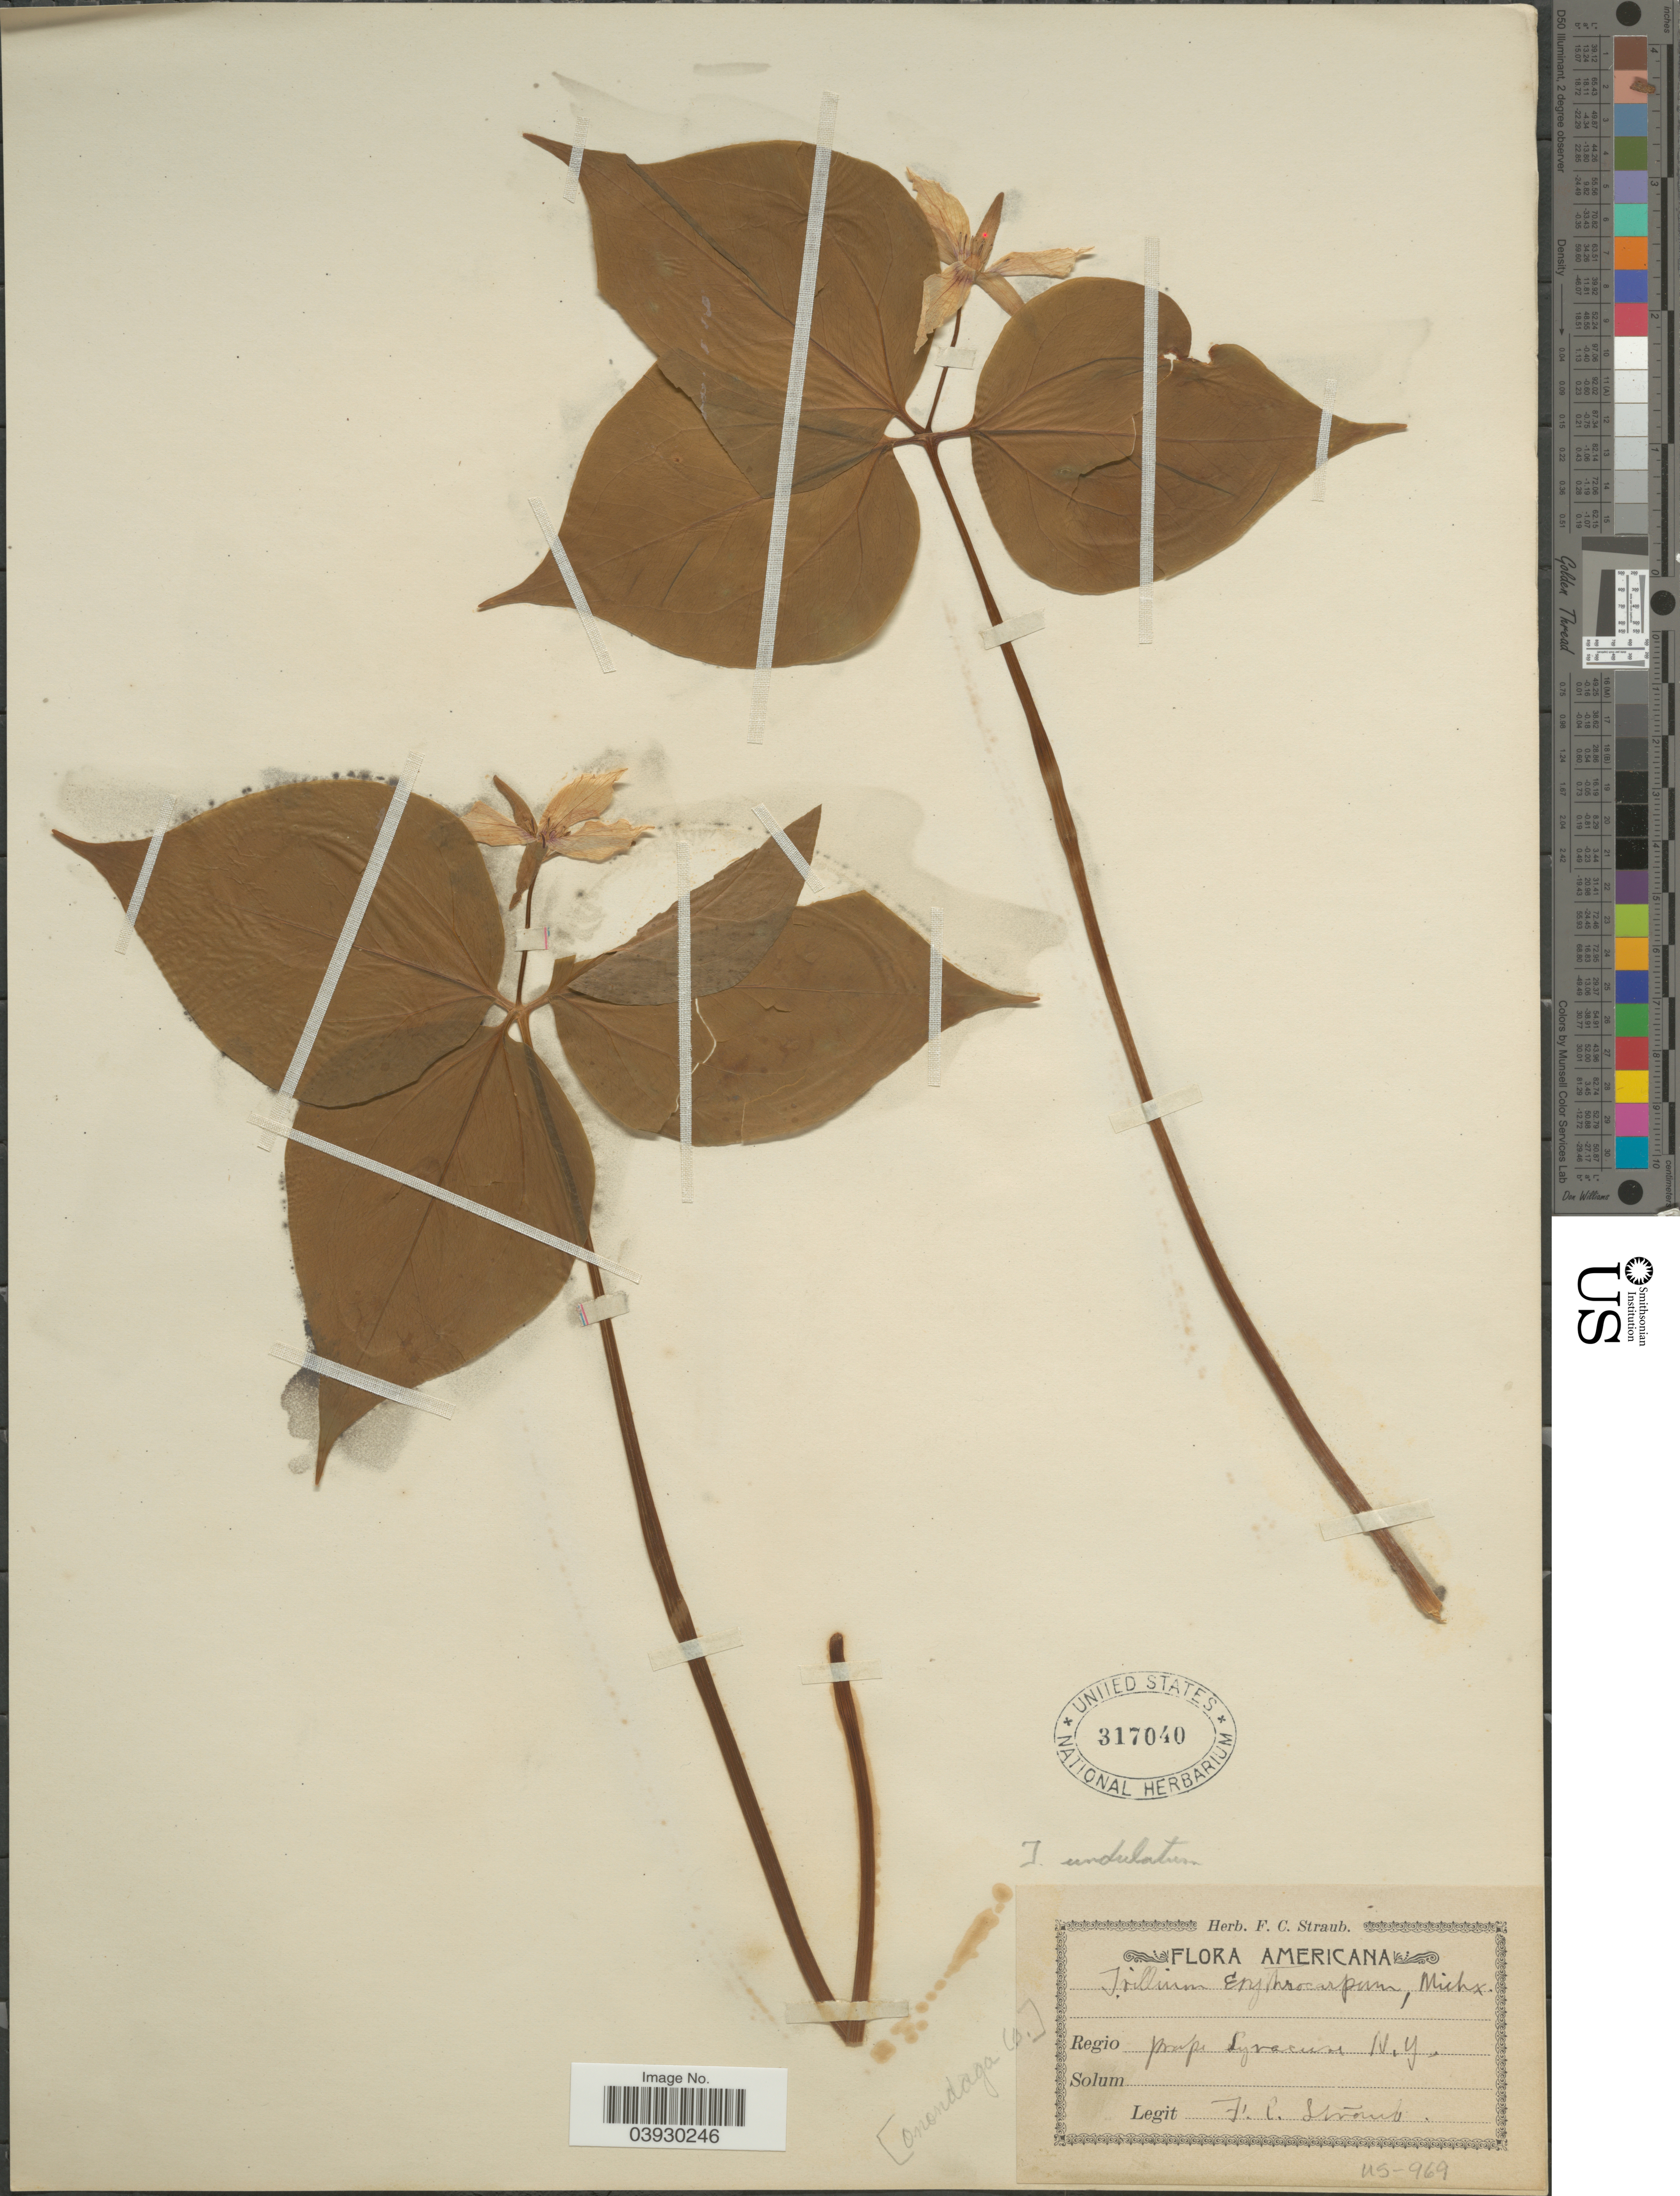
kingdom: Plantae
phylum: Tracheophyta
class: Liliopsida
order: Liliales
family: Melanthiaceae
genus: Trillium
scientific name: Trillium undulatum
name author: Willd.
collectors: F. Straub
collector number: US-969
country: United States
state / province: New York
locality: Regio prope Syracuse. Onondaga Co.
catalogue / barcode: US 317040